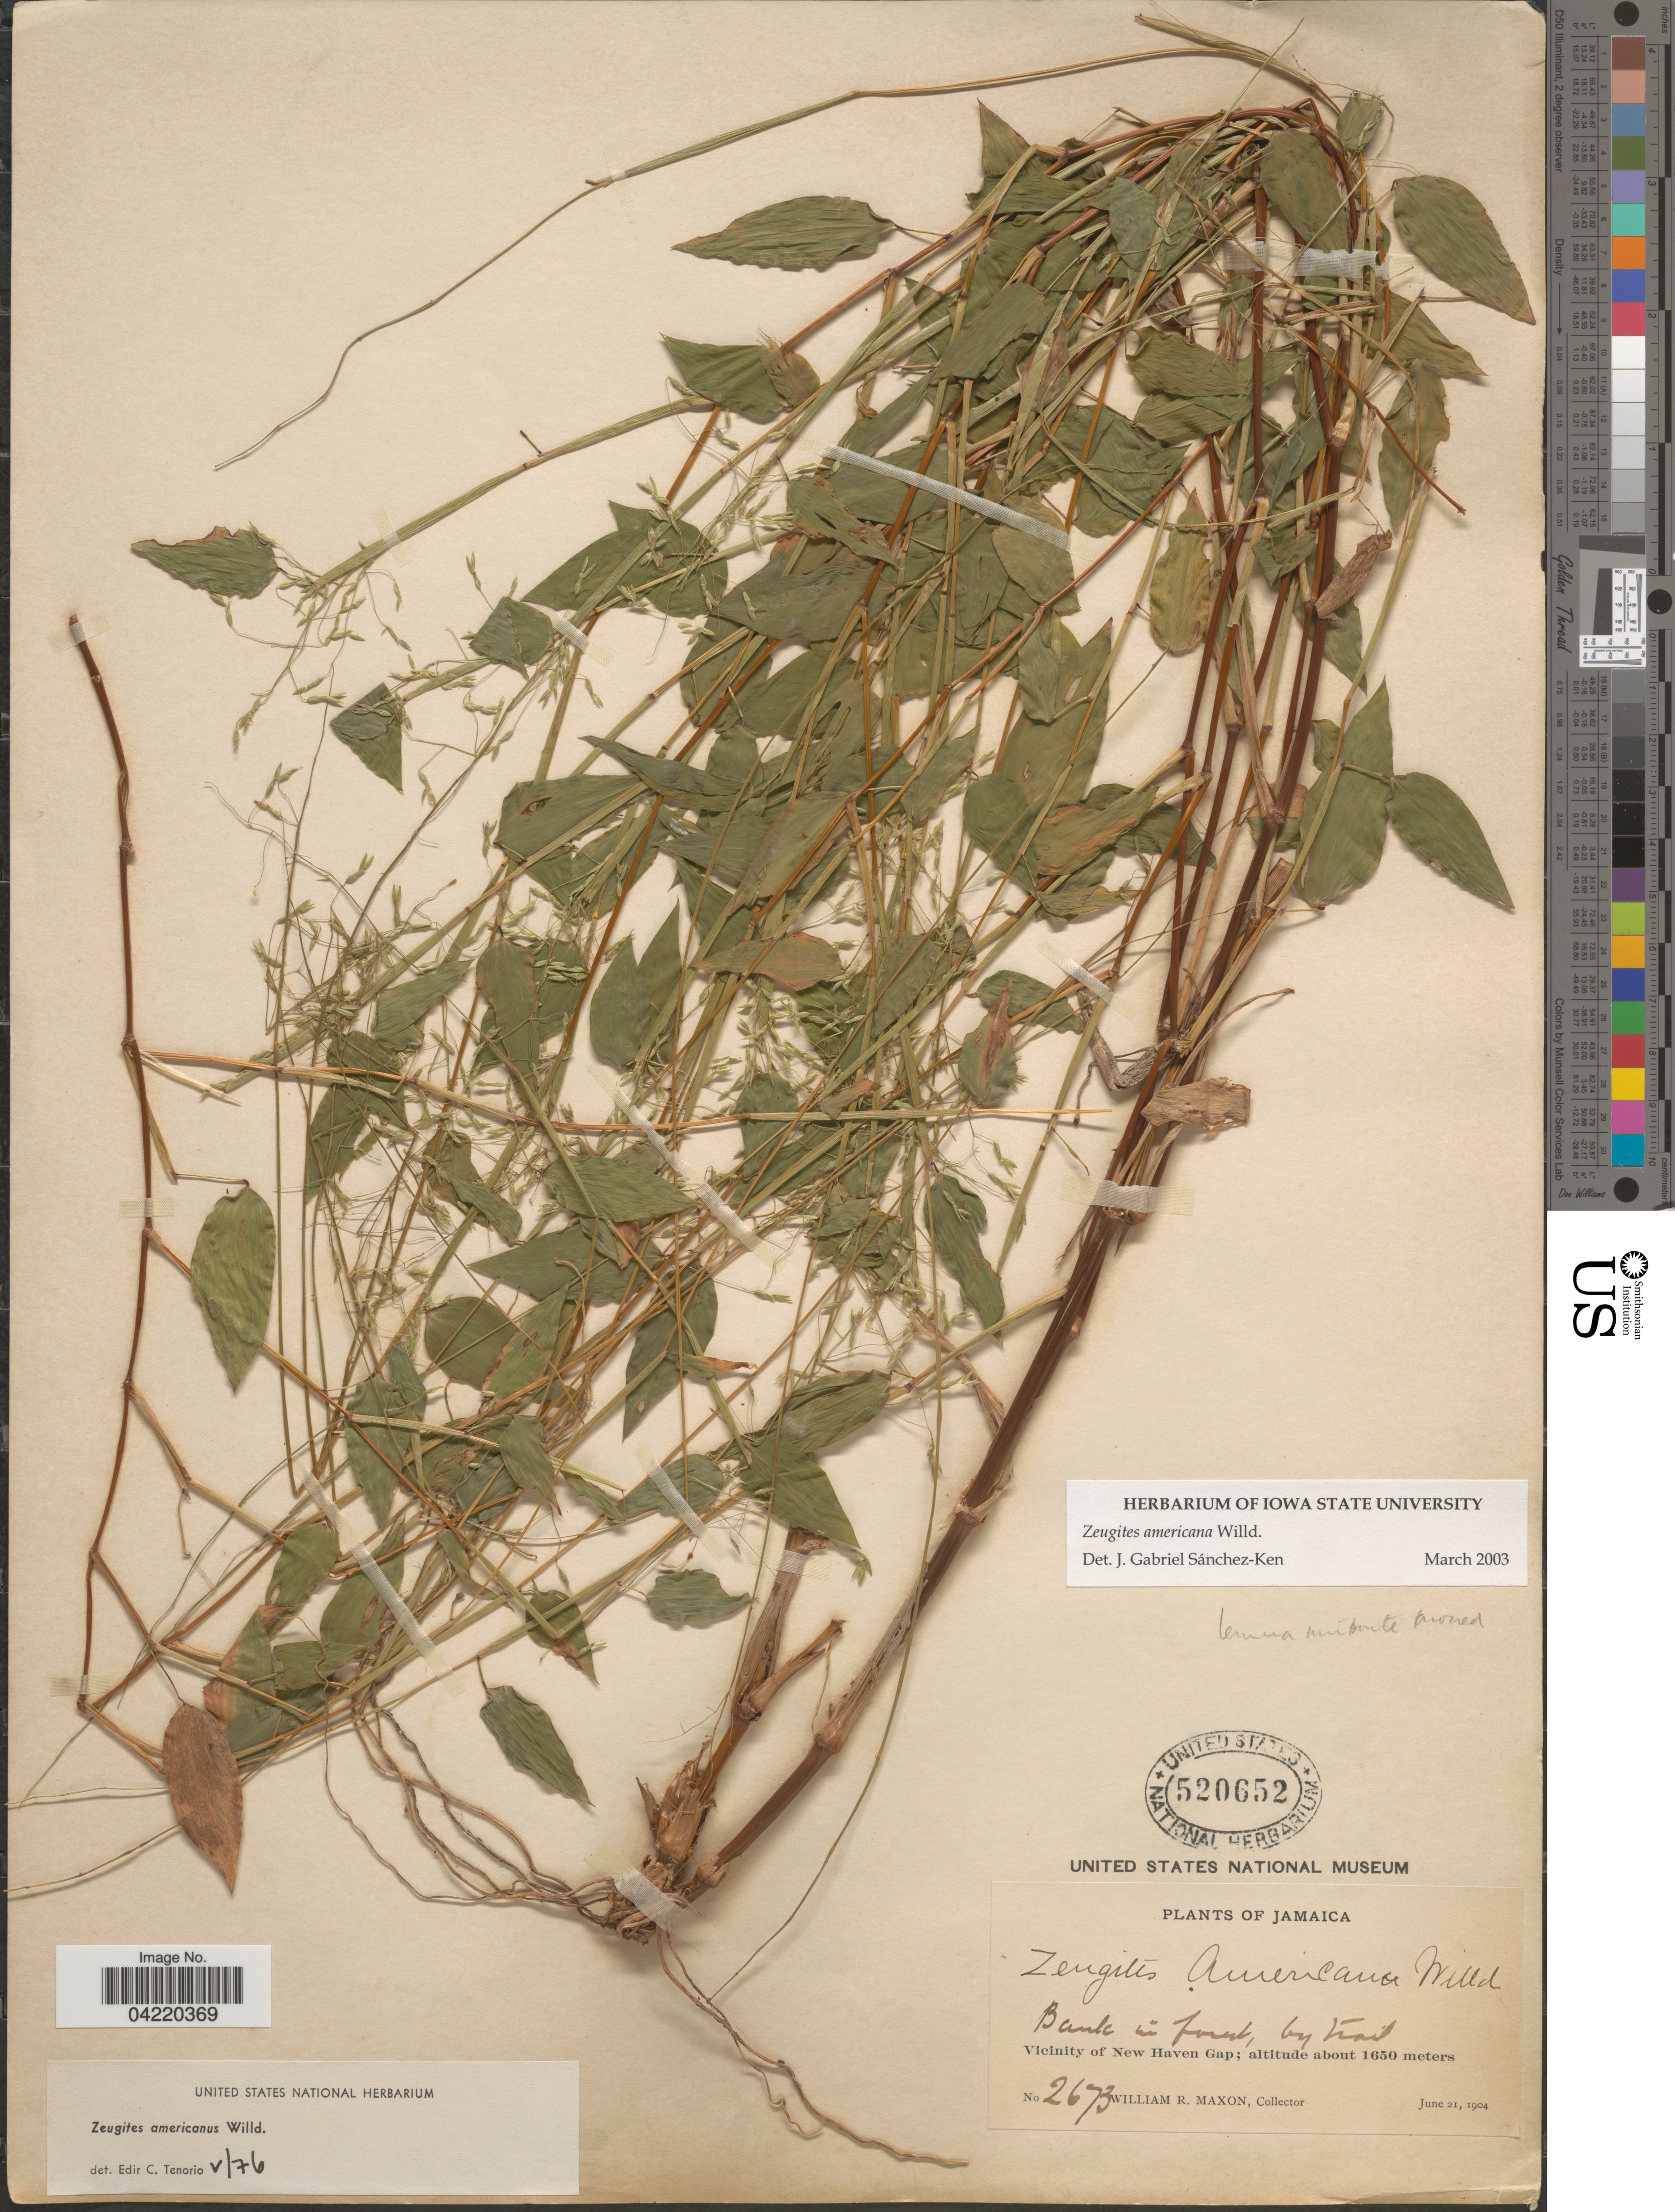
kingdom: Plantae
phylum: Tracheophyta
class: Liliopsida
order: Poales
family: Poaceae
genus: Zeugites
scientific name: Zeugites americanus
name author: Willd.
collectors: W. R. Maxon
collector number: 2673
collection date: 1904-06-21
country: Jamaica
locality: Vicinity of New Haven Gap.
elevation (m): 1650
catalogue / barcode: US 520652